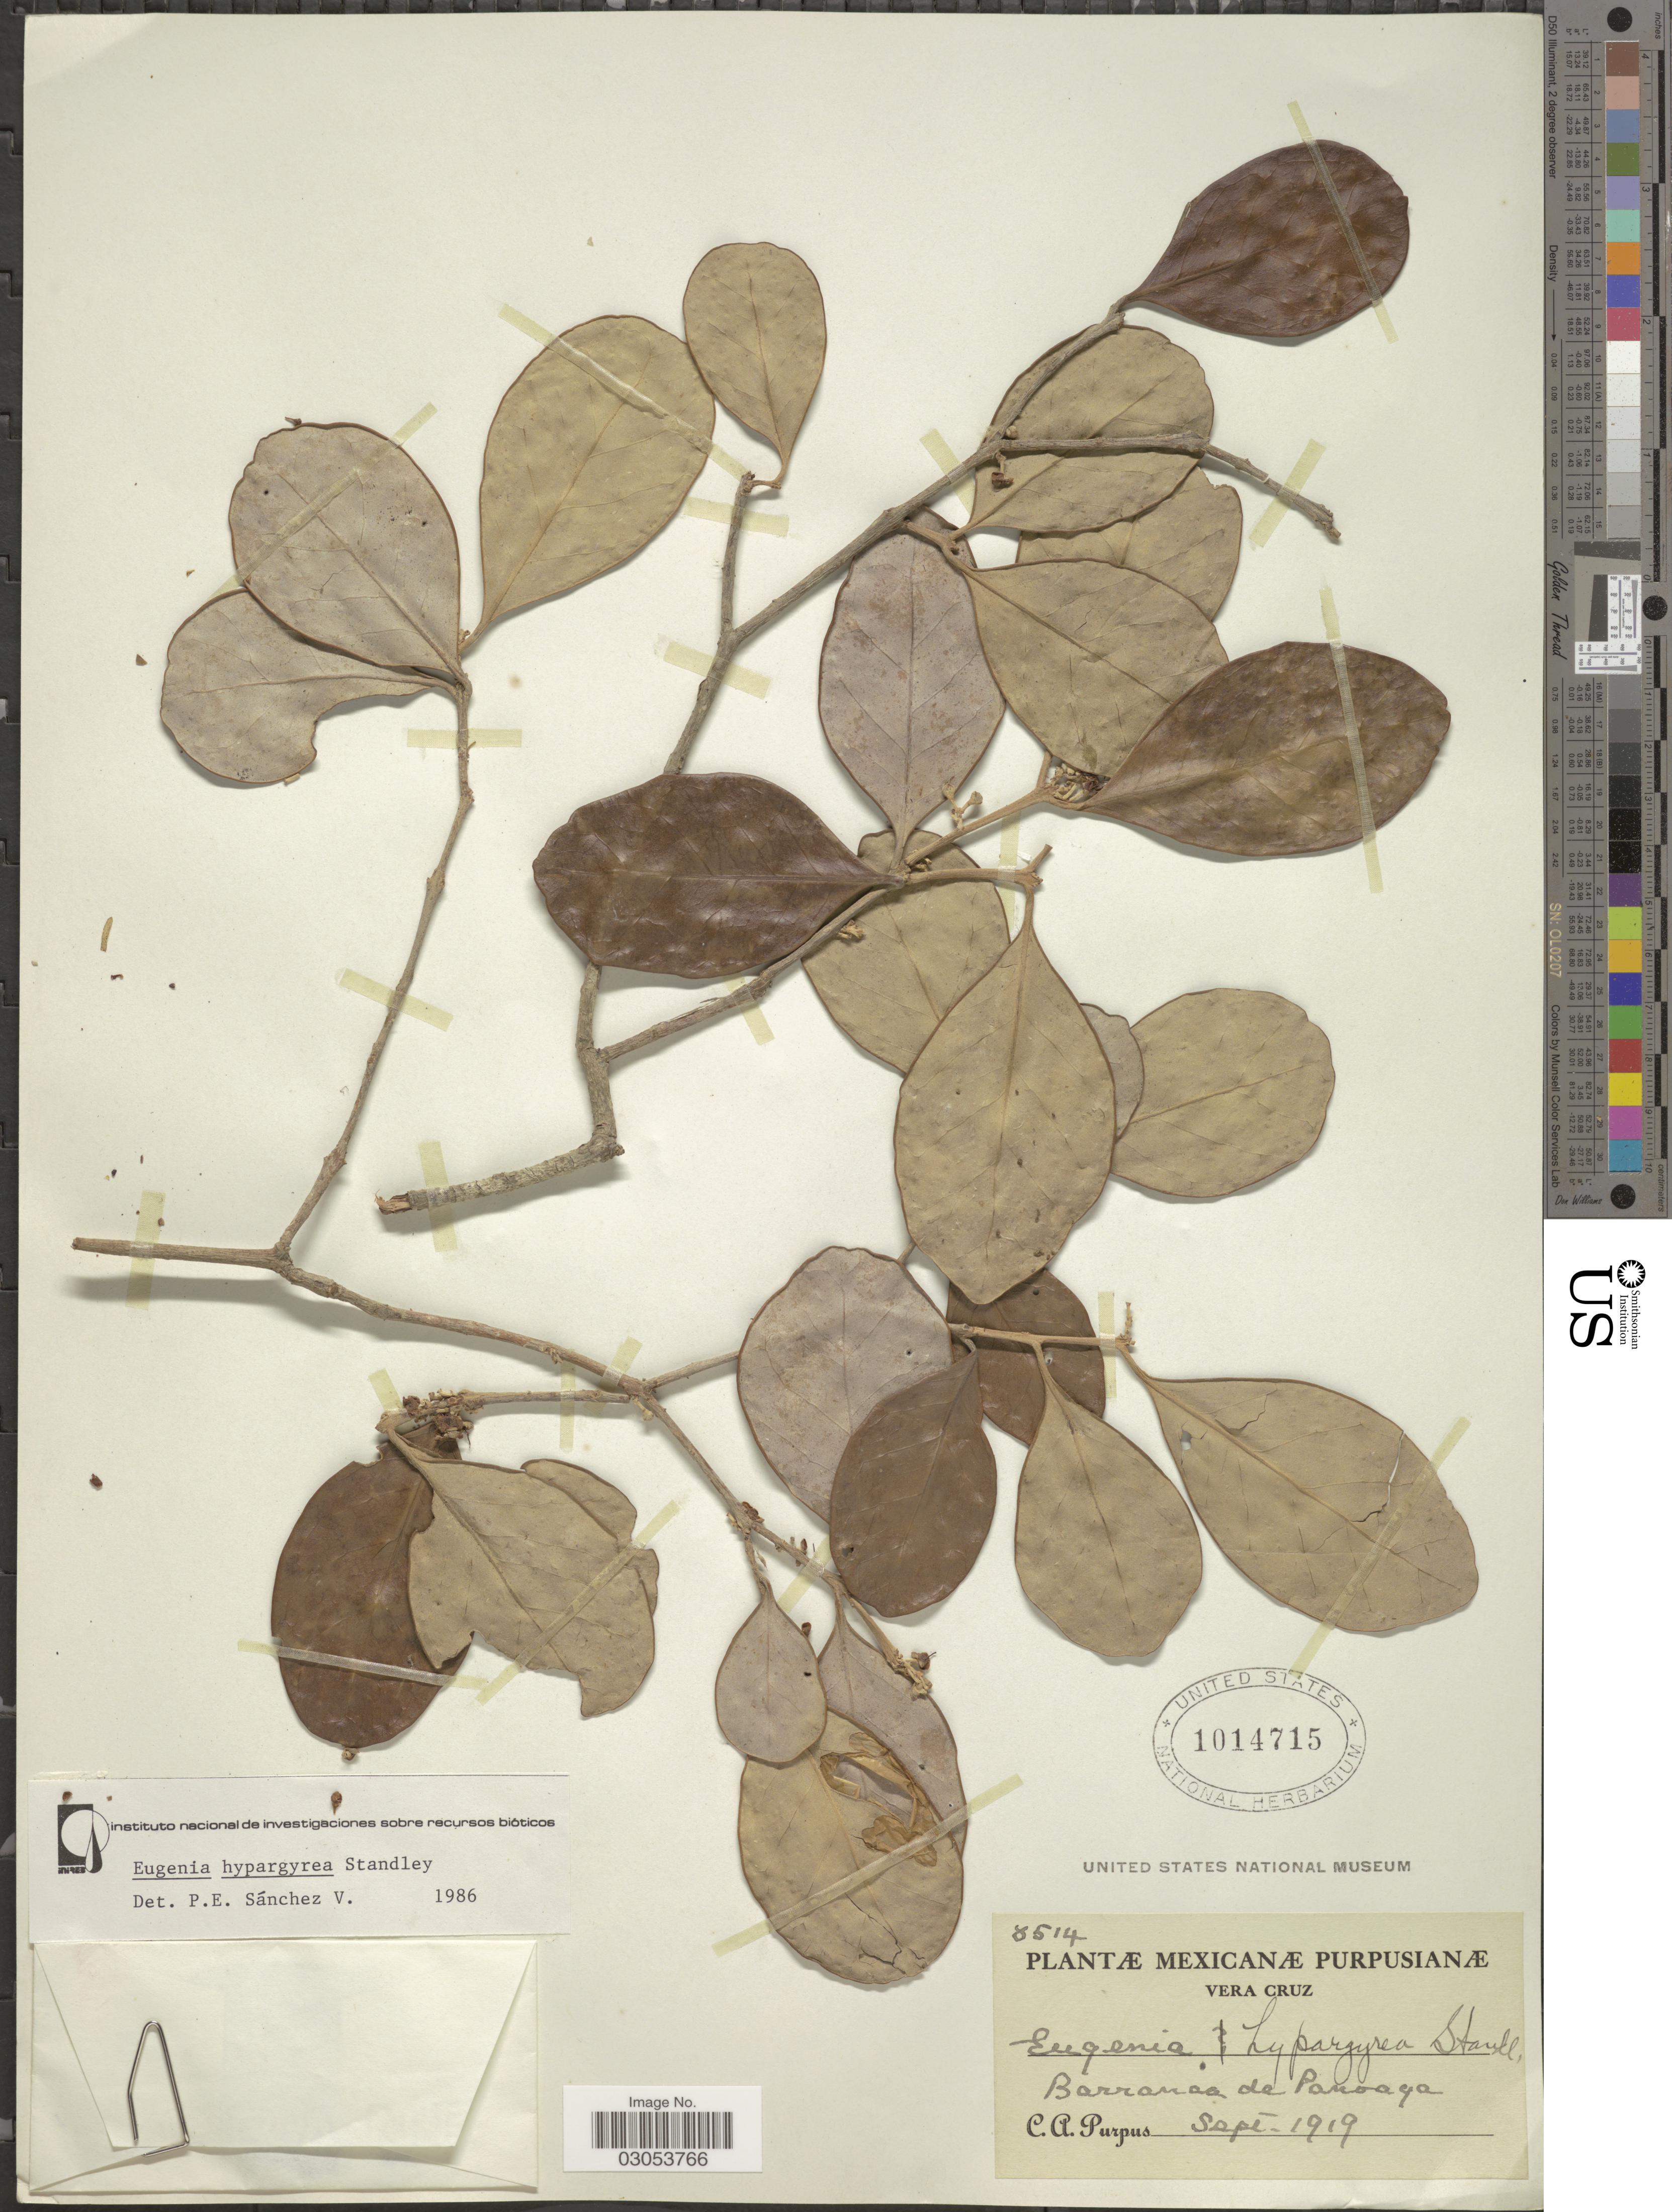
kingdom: Plantae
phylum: Tracheophyta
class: Magnoliopsida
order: Myrtales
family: Myrtaceae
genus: Eugenia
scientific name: Eugenia hypargyrea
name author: Standl.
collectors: C. A. Purpus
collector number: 8514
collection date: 1919-09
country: Mexico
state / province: Veracruz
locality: Vera Cruz. Barranca de Panoaya.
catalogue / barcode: US 1014715